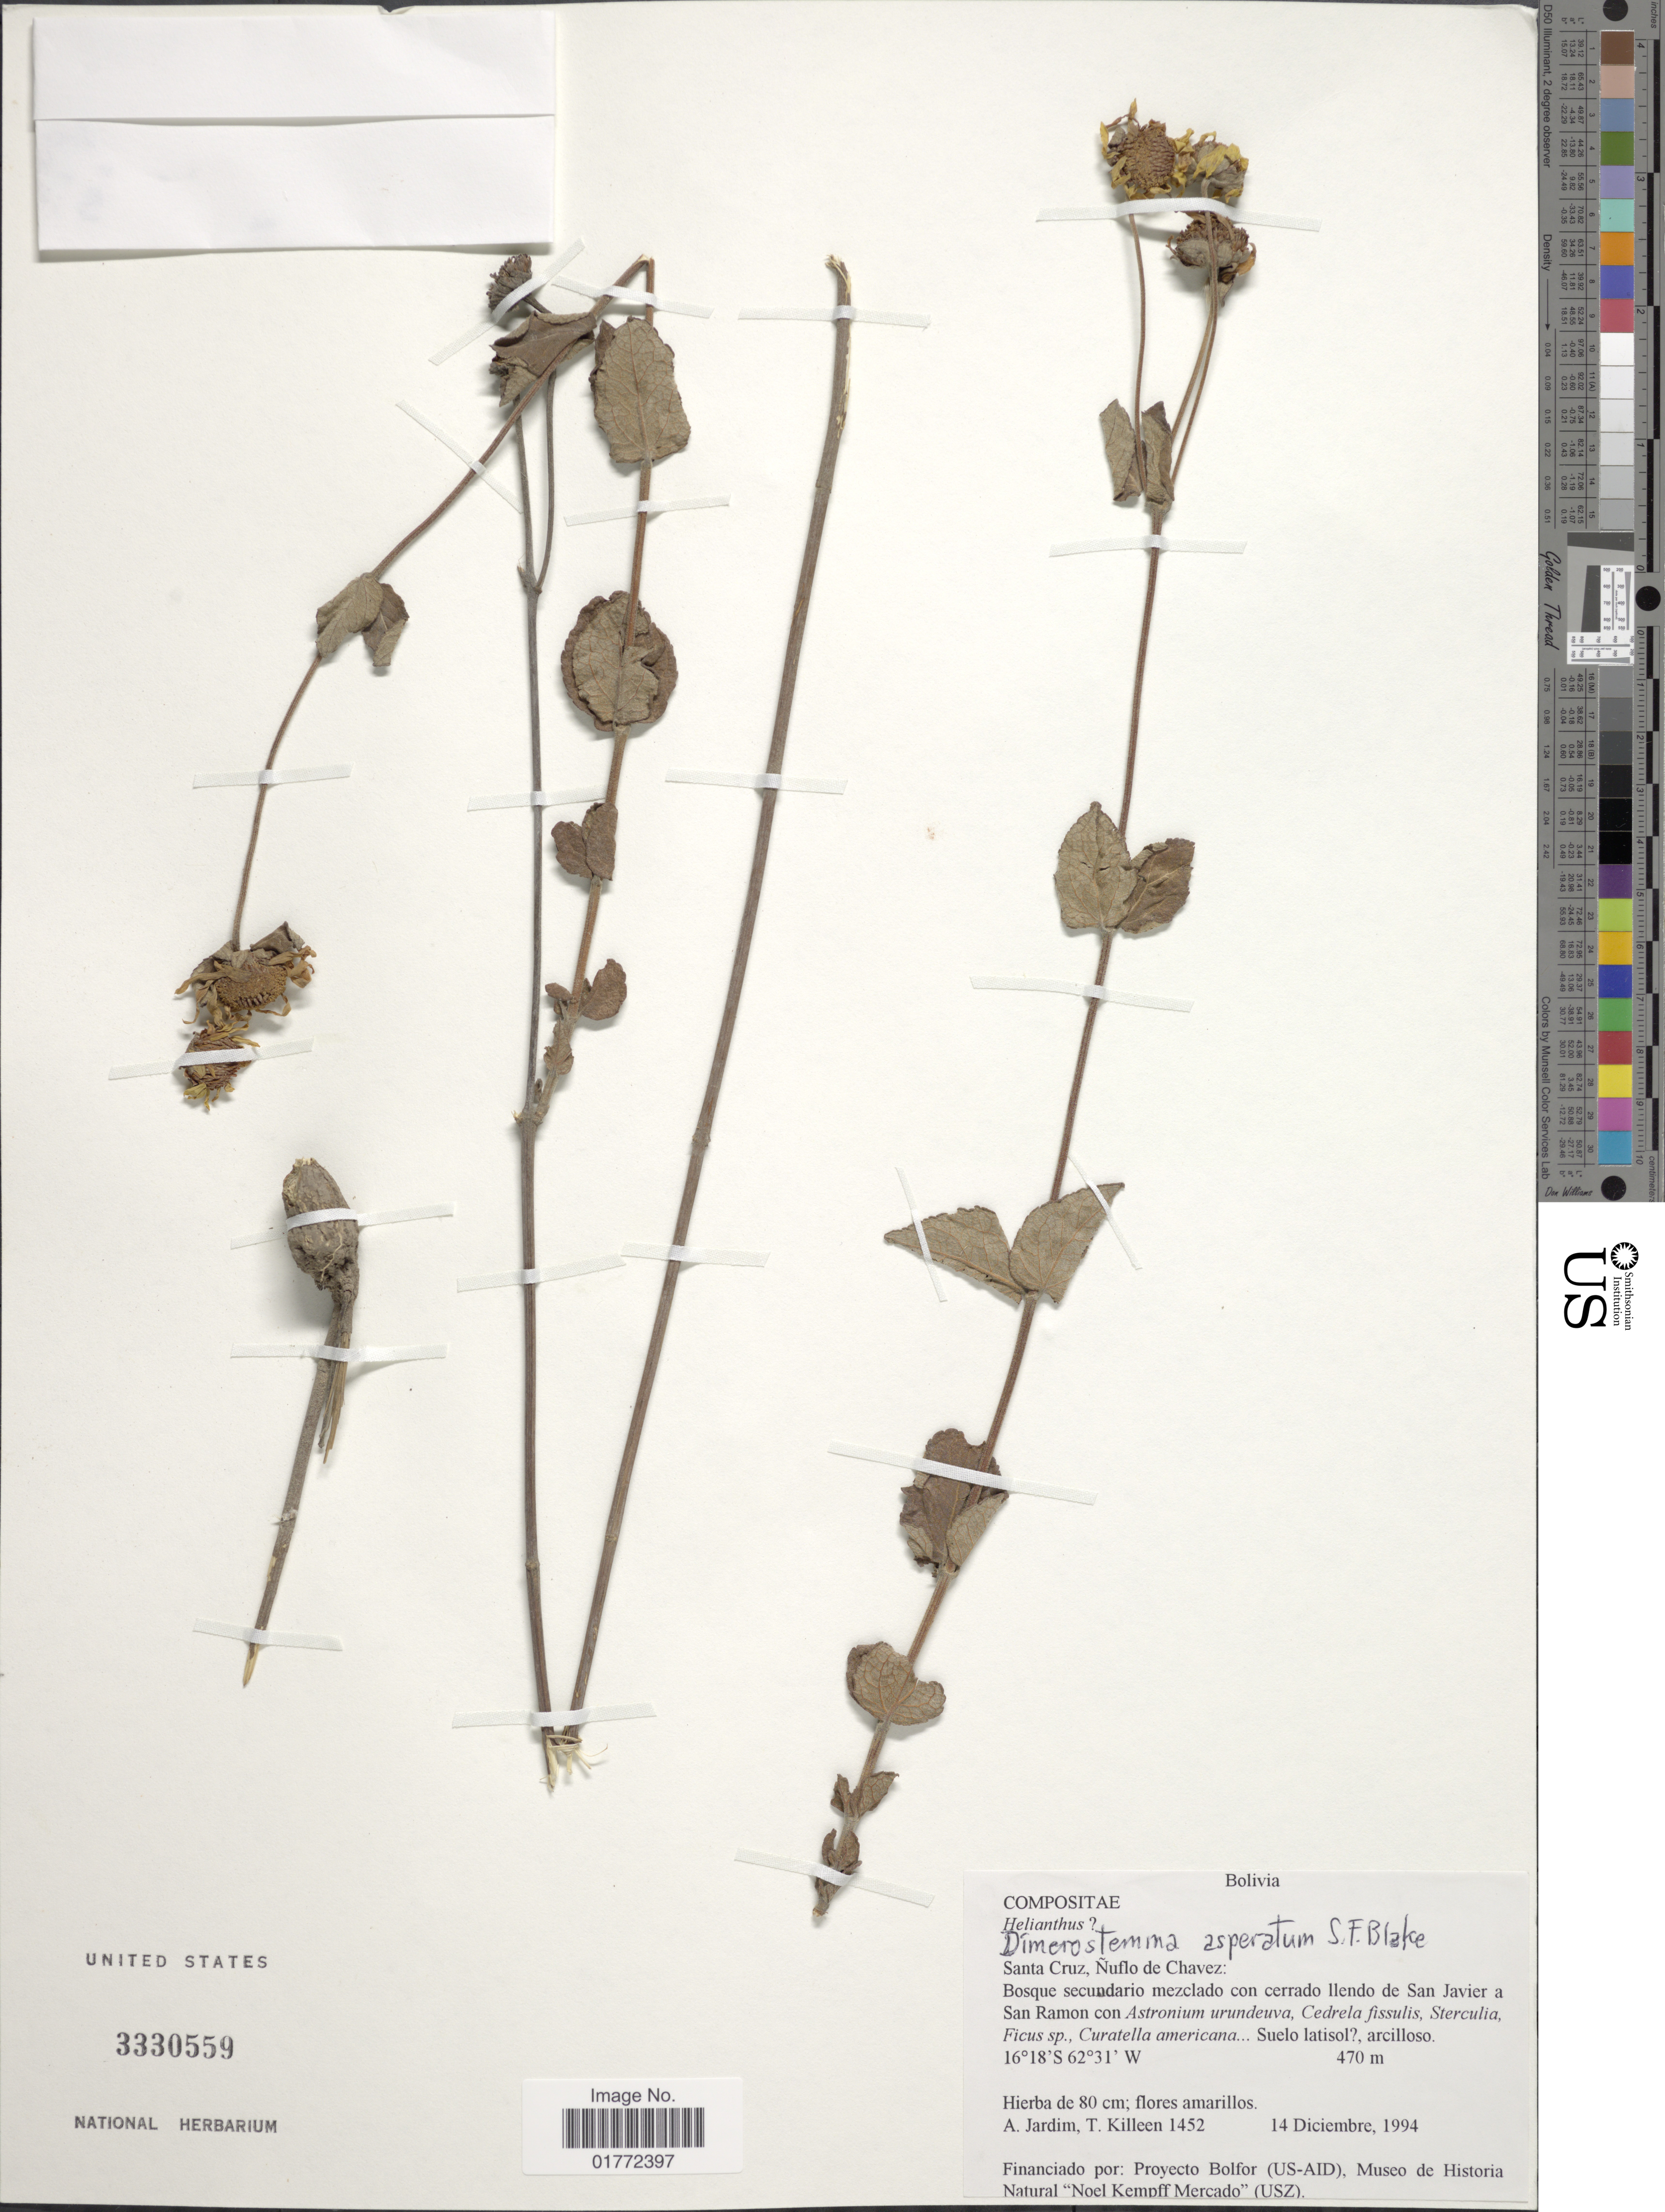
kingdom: Plantae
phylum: Tracheophyta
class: Magnoliopsida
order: Asterales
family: Asteraceae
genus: Dimerostemma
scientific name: Dimerostemma asperatum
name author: S.F. Blake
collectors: A. Jardim & T. J. Killeen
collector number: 1452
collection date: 1994-12-14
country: Bolivia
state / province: Santa Cruz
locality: Nuflo de Chavez: Bosque secundario mezclado con cerrado llendo de San Javier a San Ramon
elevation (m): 470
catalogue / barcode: US 3330559